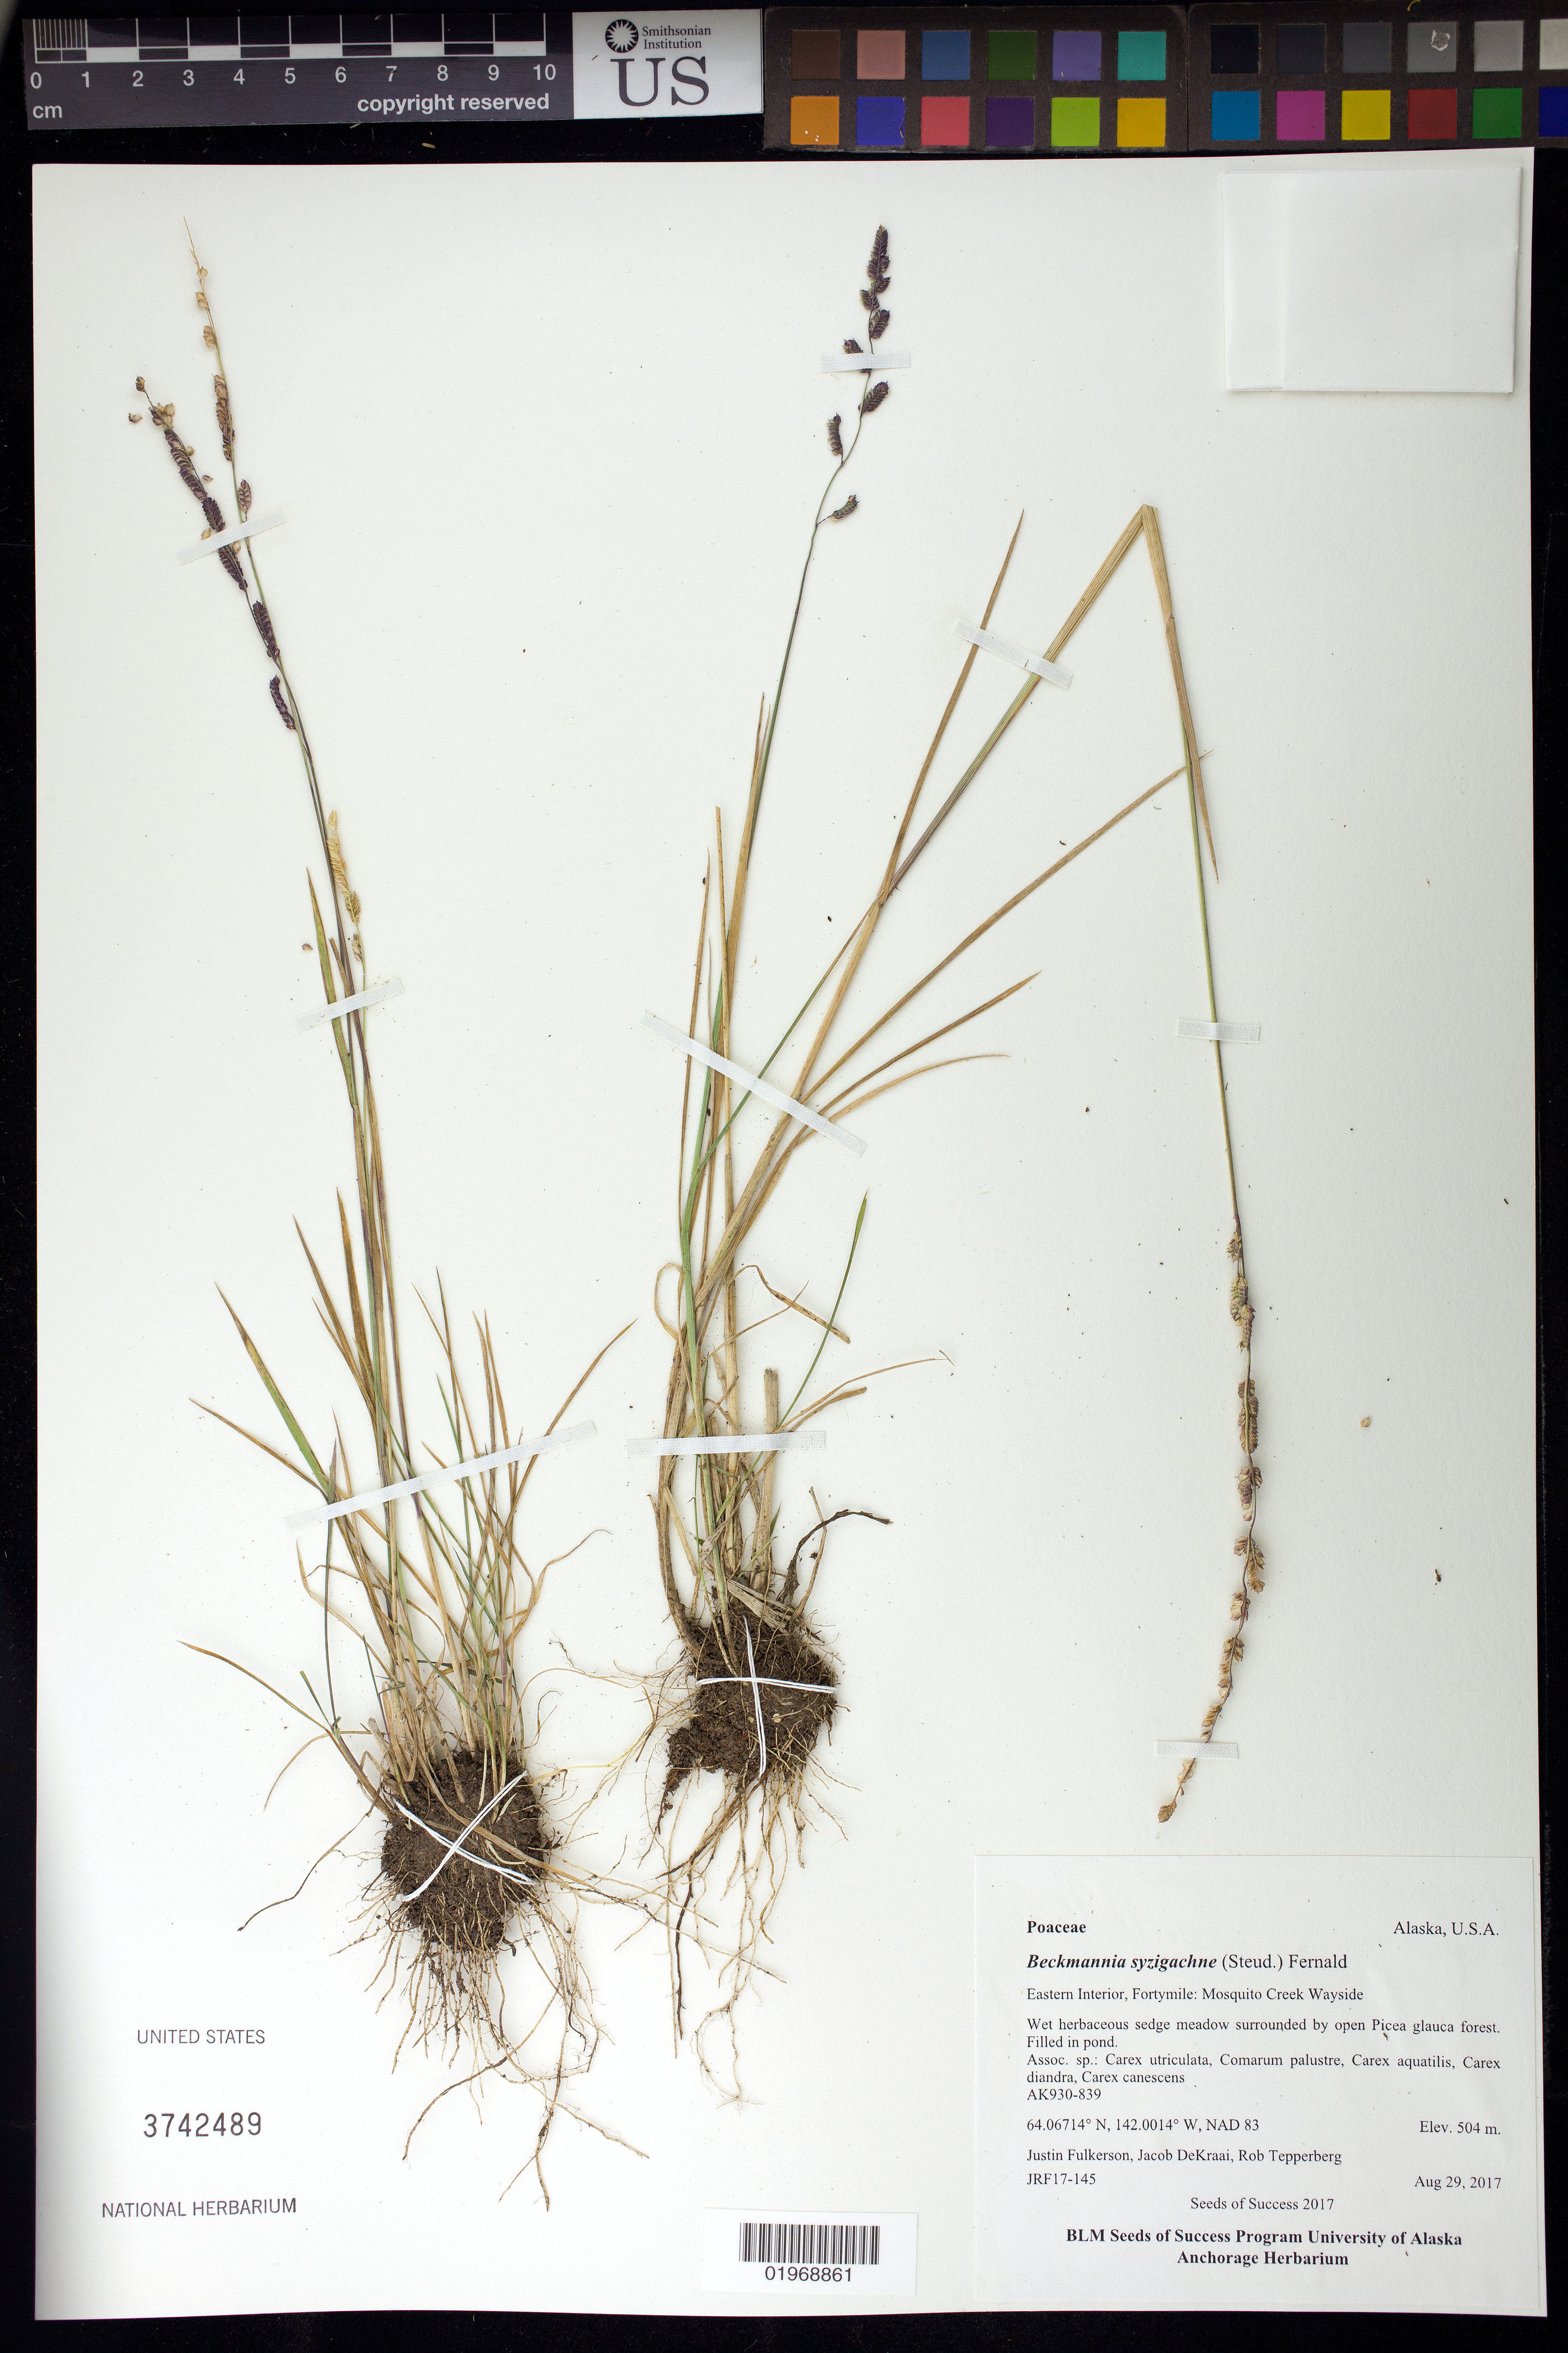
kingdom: Plantae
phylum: Tracheophyta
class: Liliopsida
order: Poales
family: Poaceae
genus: Beckmannia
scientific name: Beckmannia syzigachne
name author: (Steud.) Fernald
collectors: J. Fulkerson, J. DeKraai & R. Tepperberg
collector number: JRF17-145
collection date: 2017-08-29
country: United States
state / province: Alaska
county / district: Southeast Fairbanks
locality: Eastern Interior, Forty-Mile, Mosquito Creek Wayside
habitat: Wet herbaceous sedge meadow surrounded by open Picea glauca forest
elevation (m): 154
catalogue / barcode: US 3742489